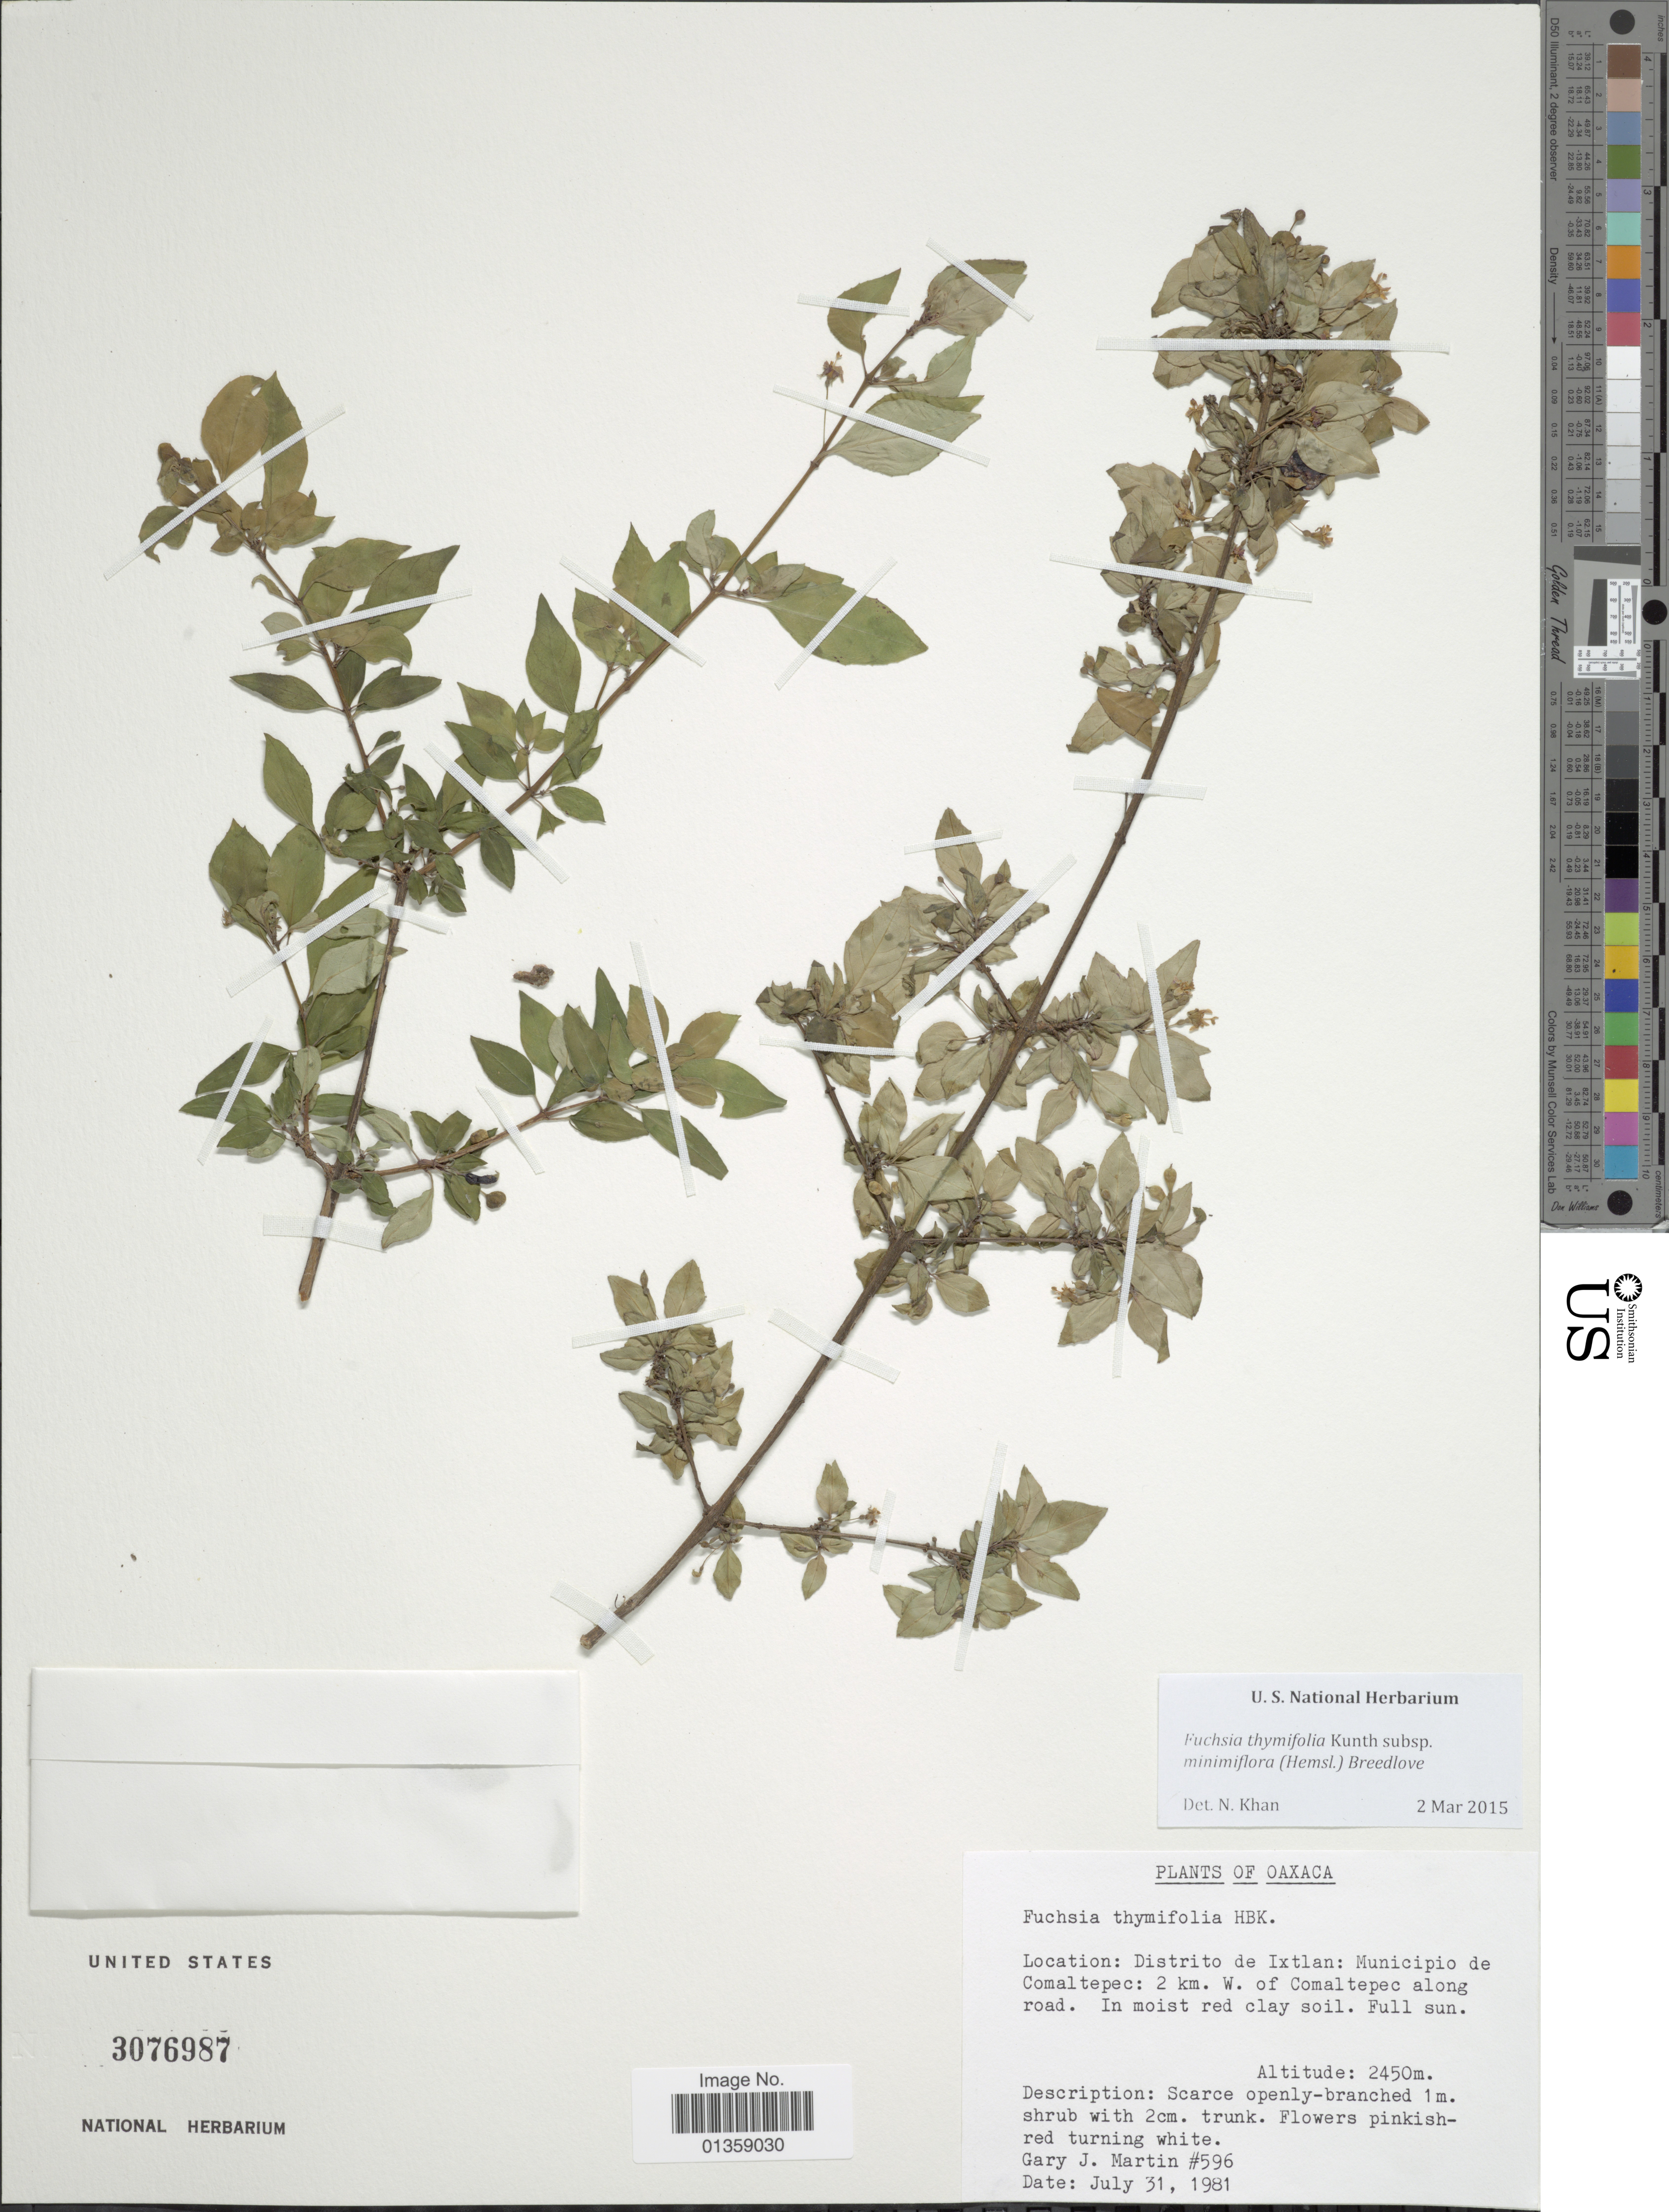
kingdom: Plantae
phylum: Tracheophyta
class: Magnoliopsida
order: Myrtales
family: Onagraceae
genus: Fuchsia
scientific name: Fuchsia thymifolia subsp. minimiflora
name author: (Hemsl.) Breedlove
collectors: G. J. Martin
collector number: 596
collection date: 1981-07-31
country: Mexico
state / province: Oaxaca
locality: Distrito de Ixtlan: Municipio de Comaltepec: 2 km. W. of Comaltepec along road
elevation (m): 2450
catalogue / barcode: US 3076987